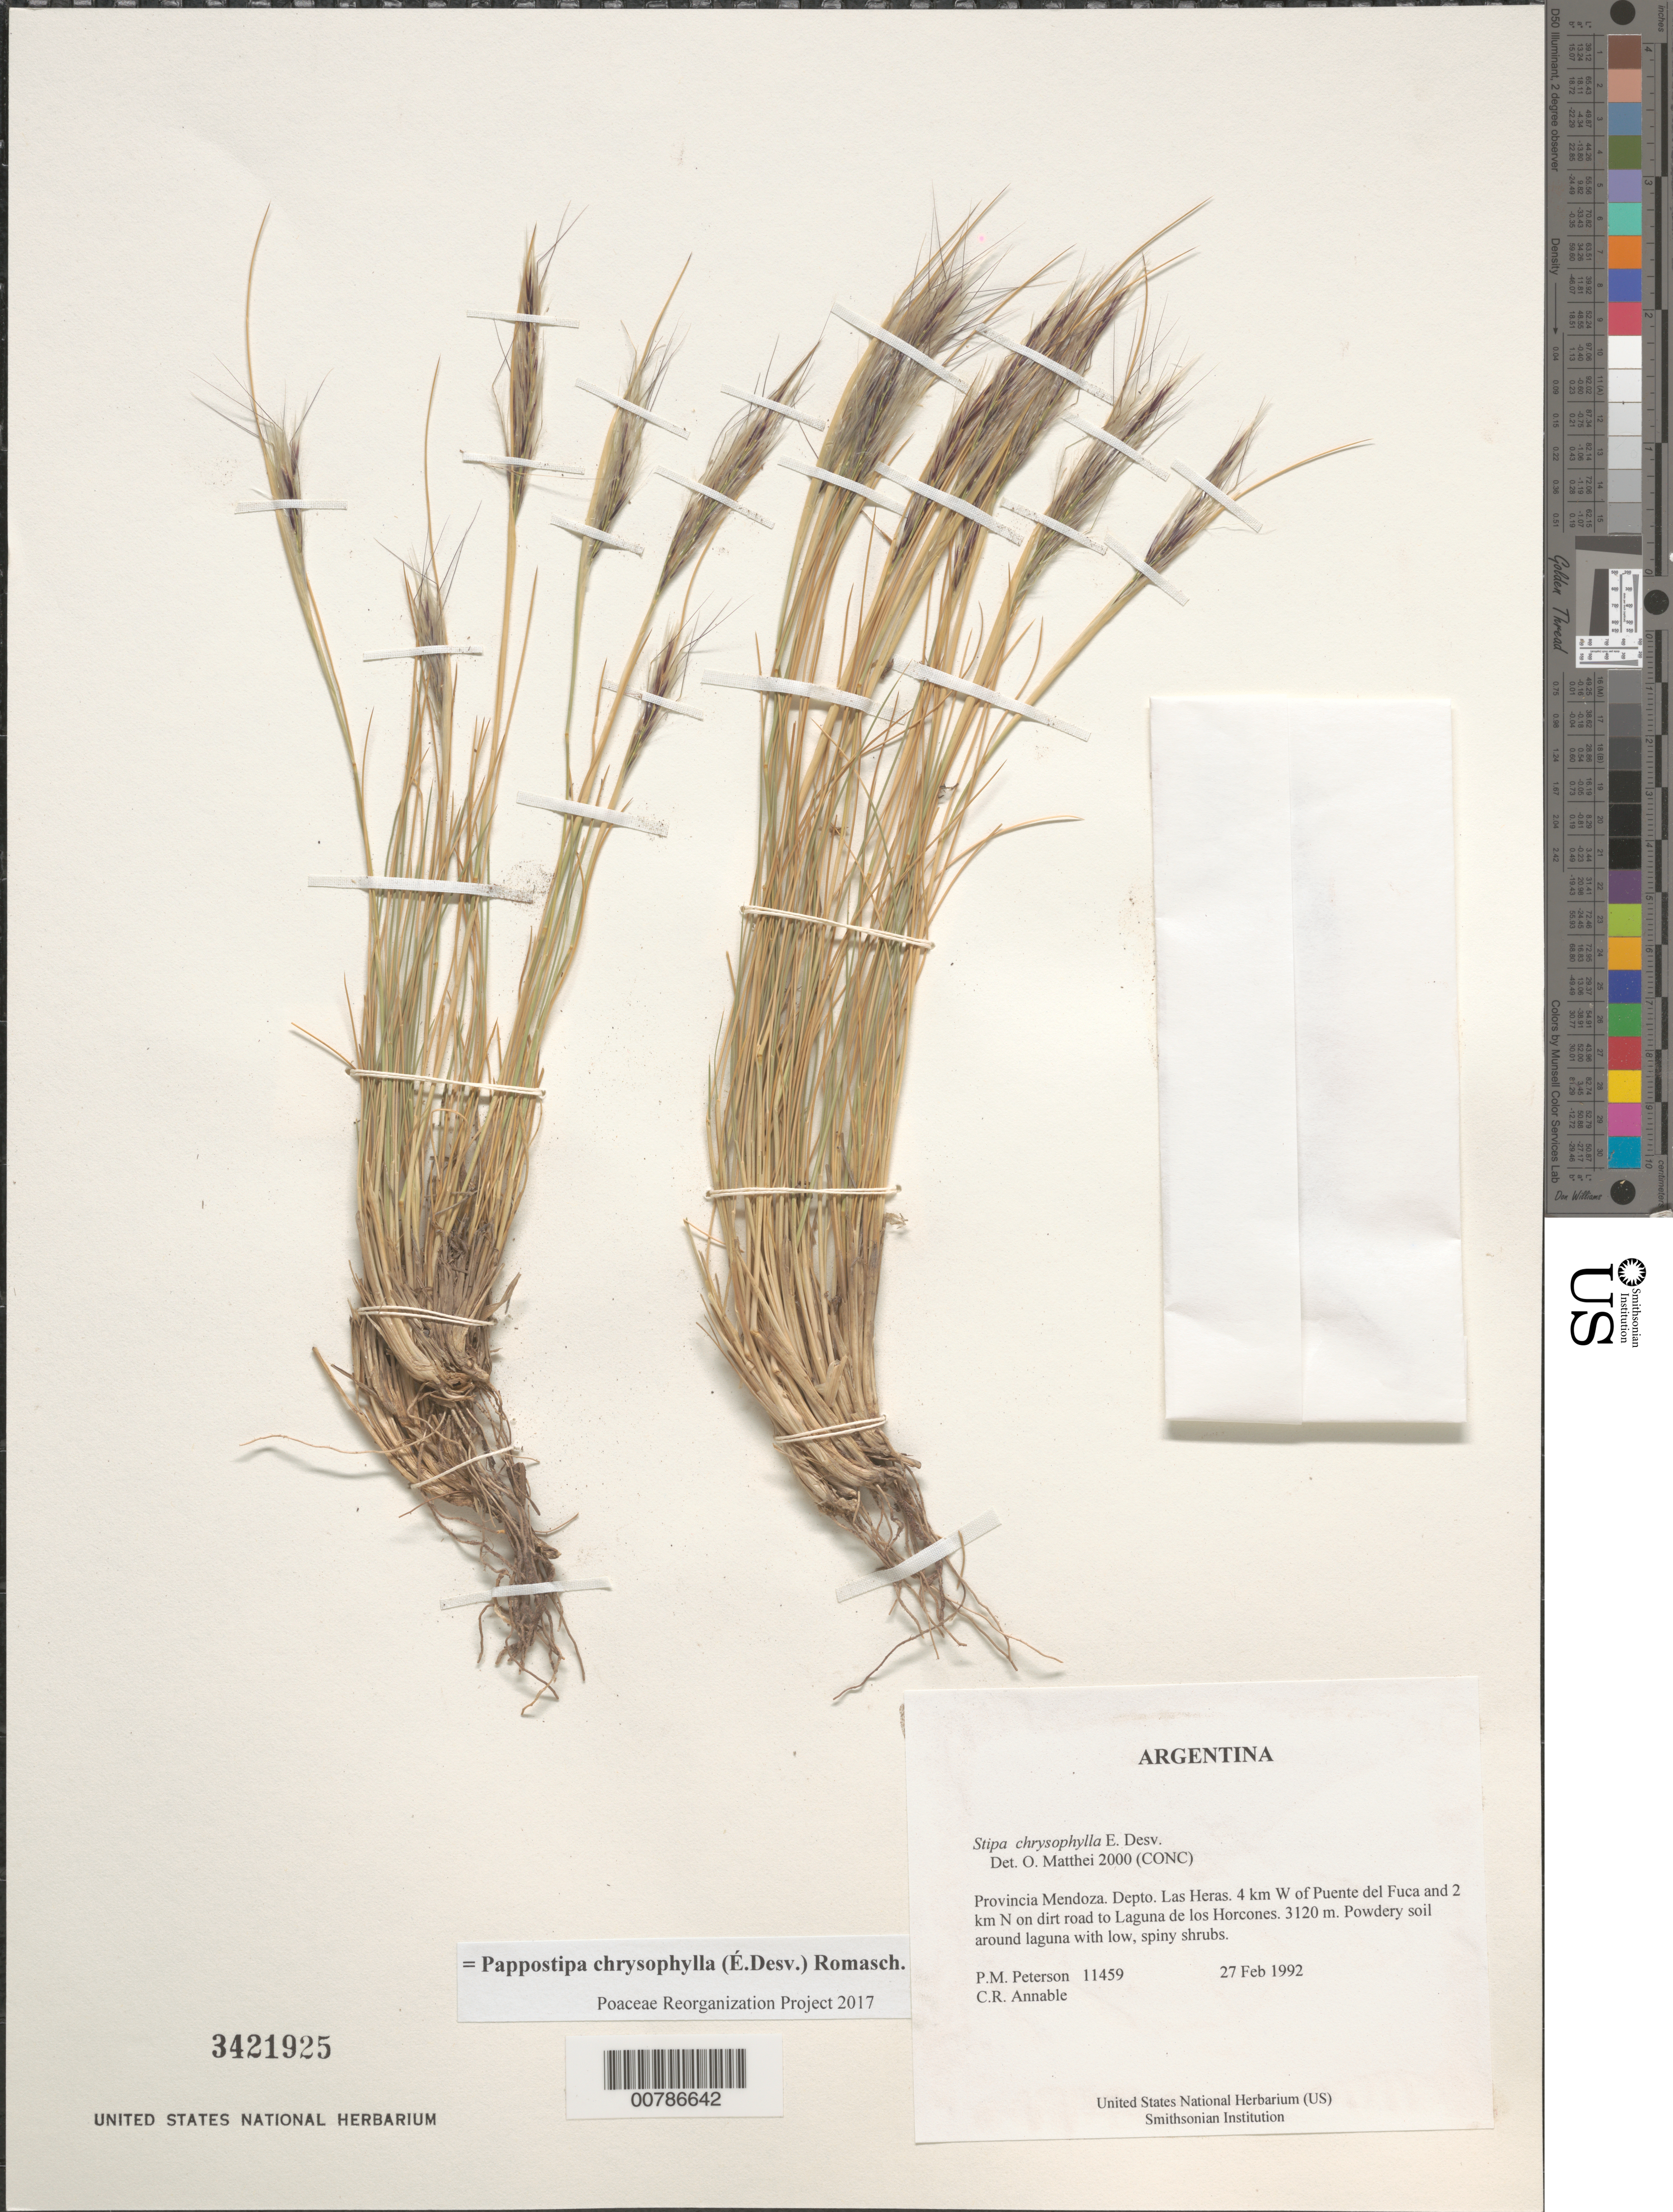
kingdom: Plantae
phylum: Tracheophyta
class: Liliopsida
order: Poales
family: Poaceae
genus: Pappostipa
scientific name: Pappostipa chrysophylla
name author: (É. Desv.) Romasch.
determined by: Matthei, O. R.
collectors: P. M. Peterson & C. R. Annable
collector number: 11459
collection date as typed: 27 Feb 1992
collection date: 1992-02-27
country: Argentina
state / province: Mendoza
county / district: Las Heras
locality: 4 km W of Puente del Fuca and 2 km N on dirt road to Laguna de los Horcones.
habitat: Powdery soil around laguna with low, spiny shrubs.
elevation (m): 3120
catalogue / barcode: US 3421925